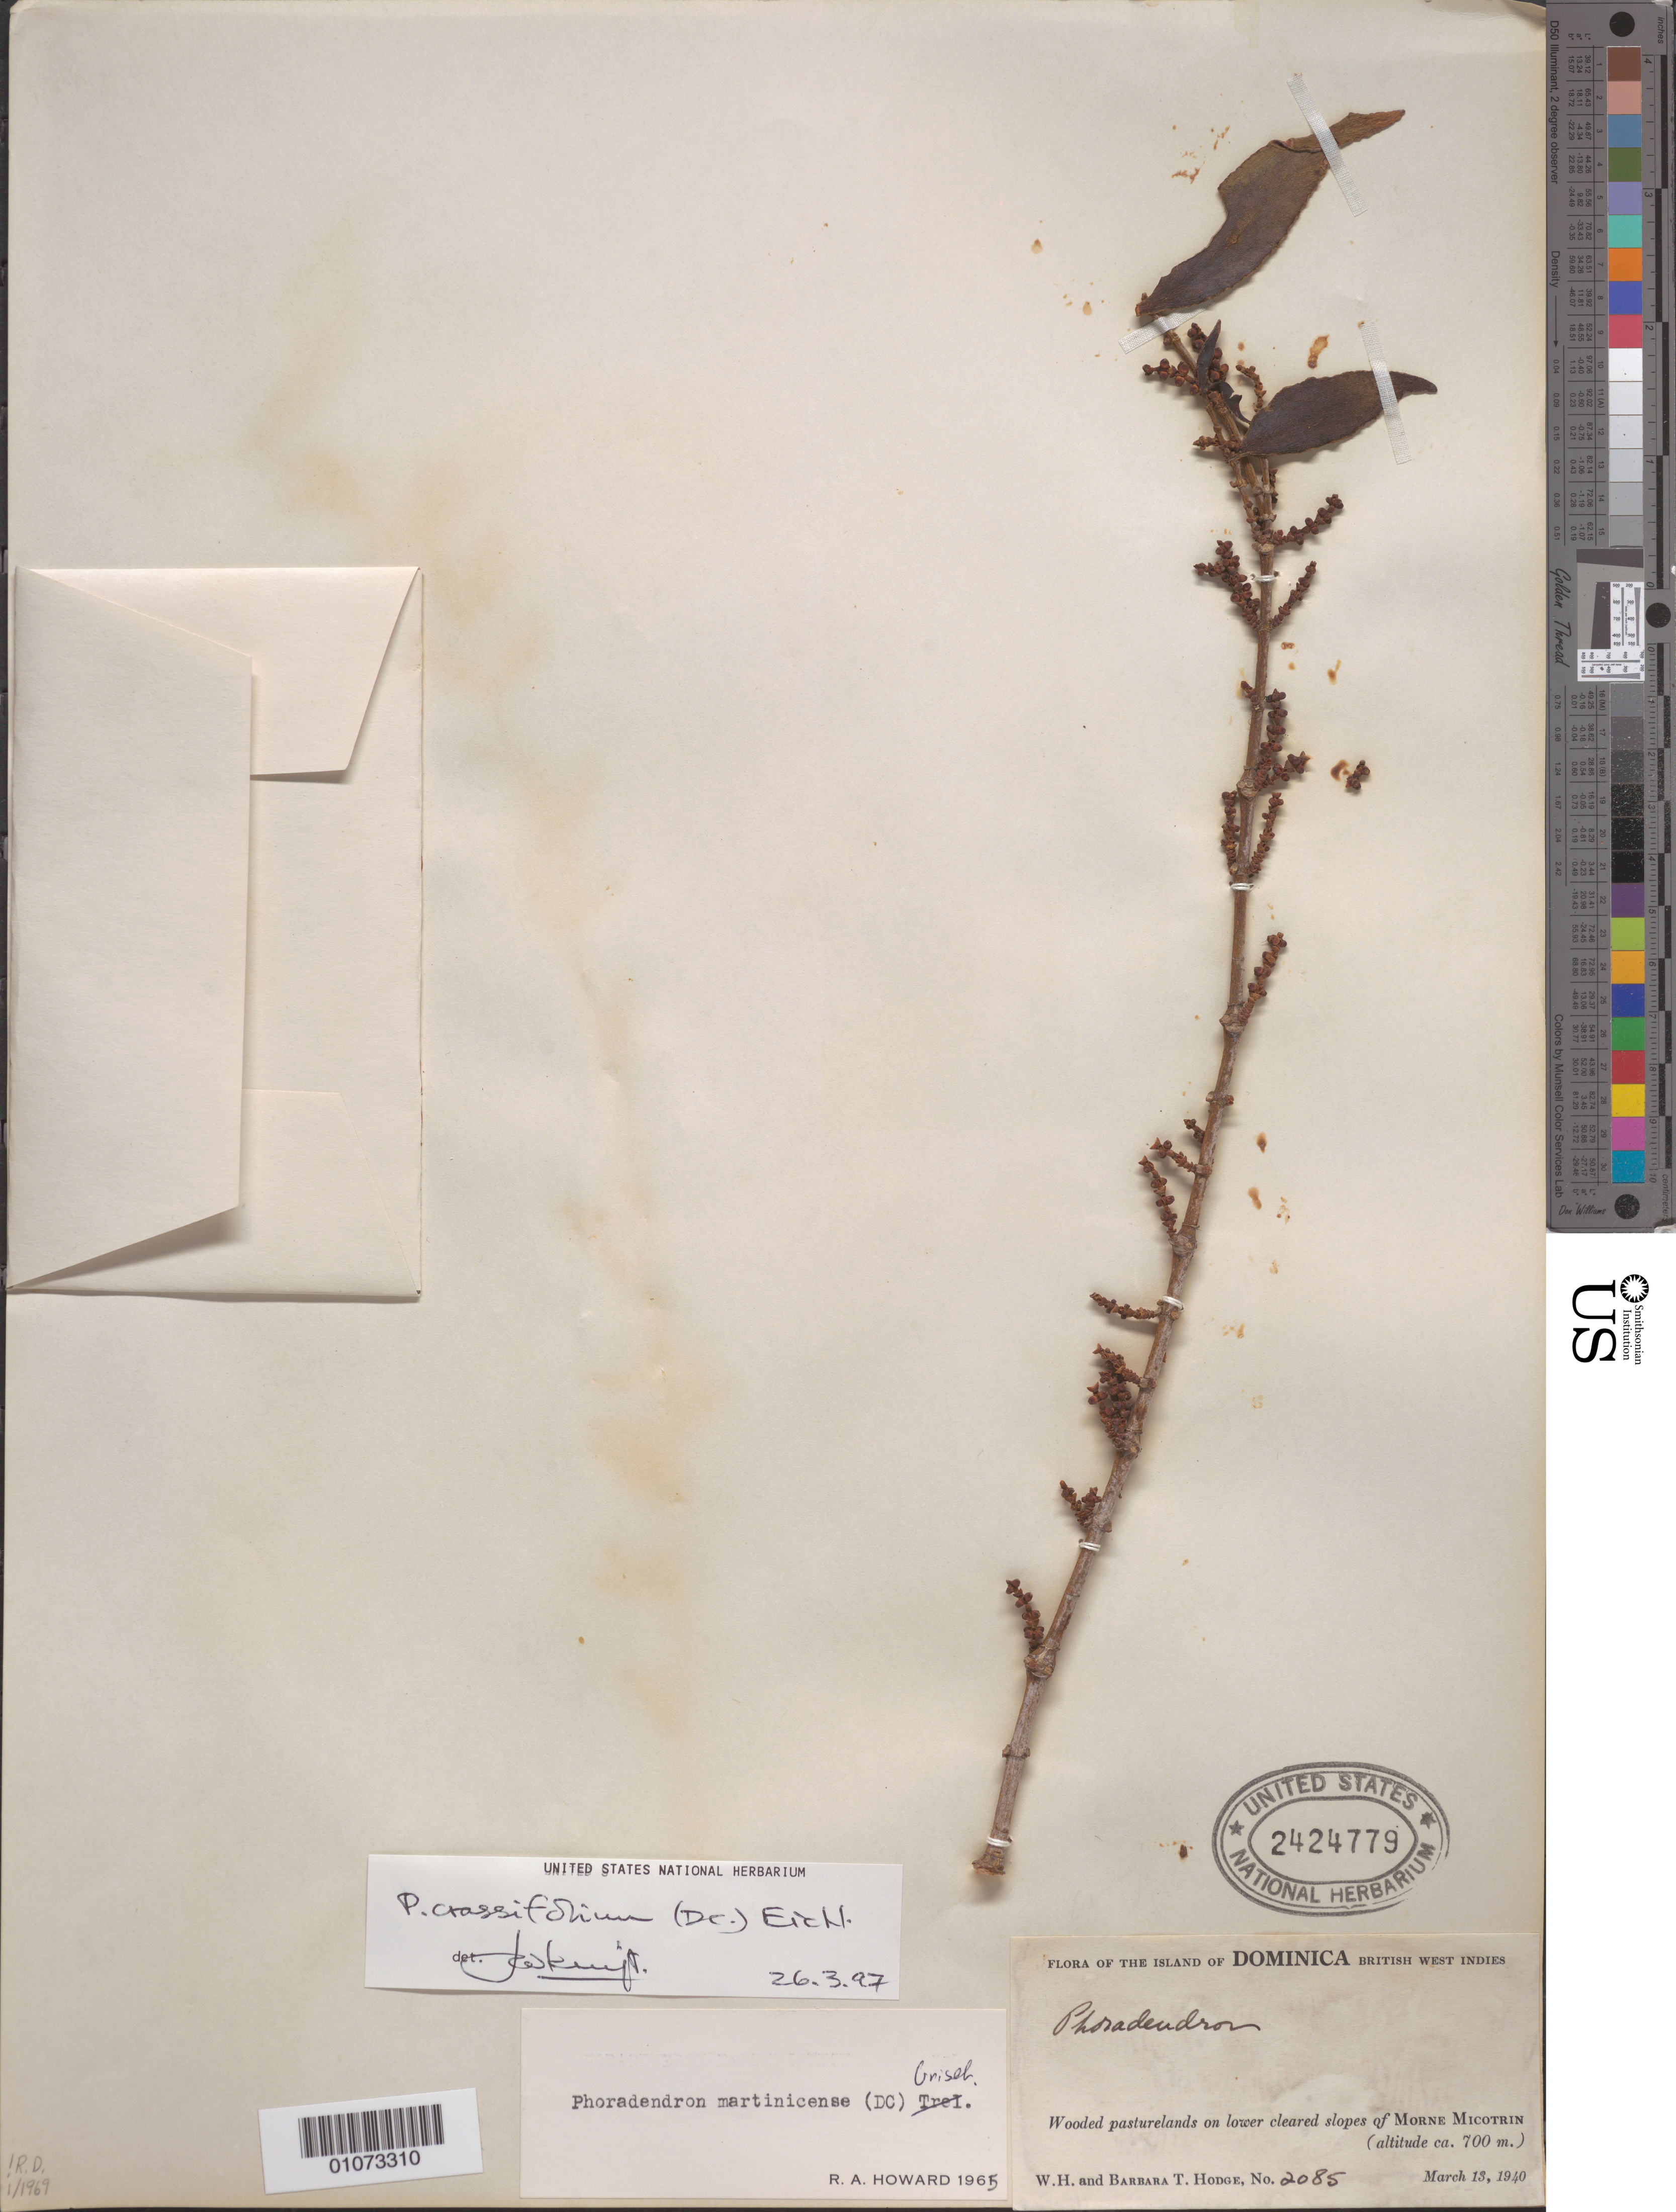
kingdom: Plantae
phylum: Tracheophyta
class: Magnoliopsida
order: Santalales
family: Viscaceae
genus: Phoradendron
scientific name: Phoradendron martinicense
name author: (DC.) Griseb.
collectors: B. Hodge & W. Hodge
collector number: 2085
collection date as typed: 13 Mar 1940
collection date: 1940-03-13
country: Dominica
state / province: St. George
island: Dominica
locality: Morne Micotrin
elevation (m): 700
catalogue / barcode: US 2424779